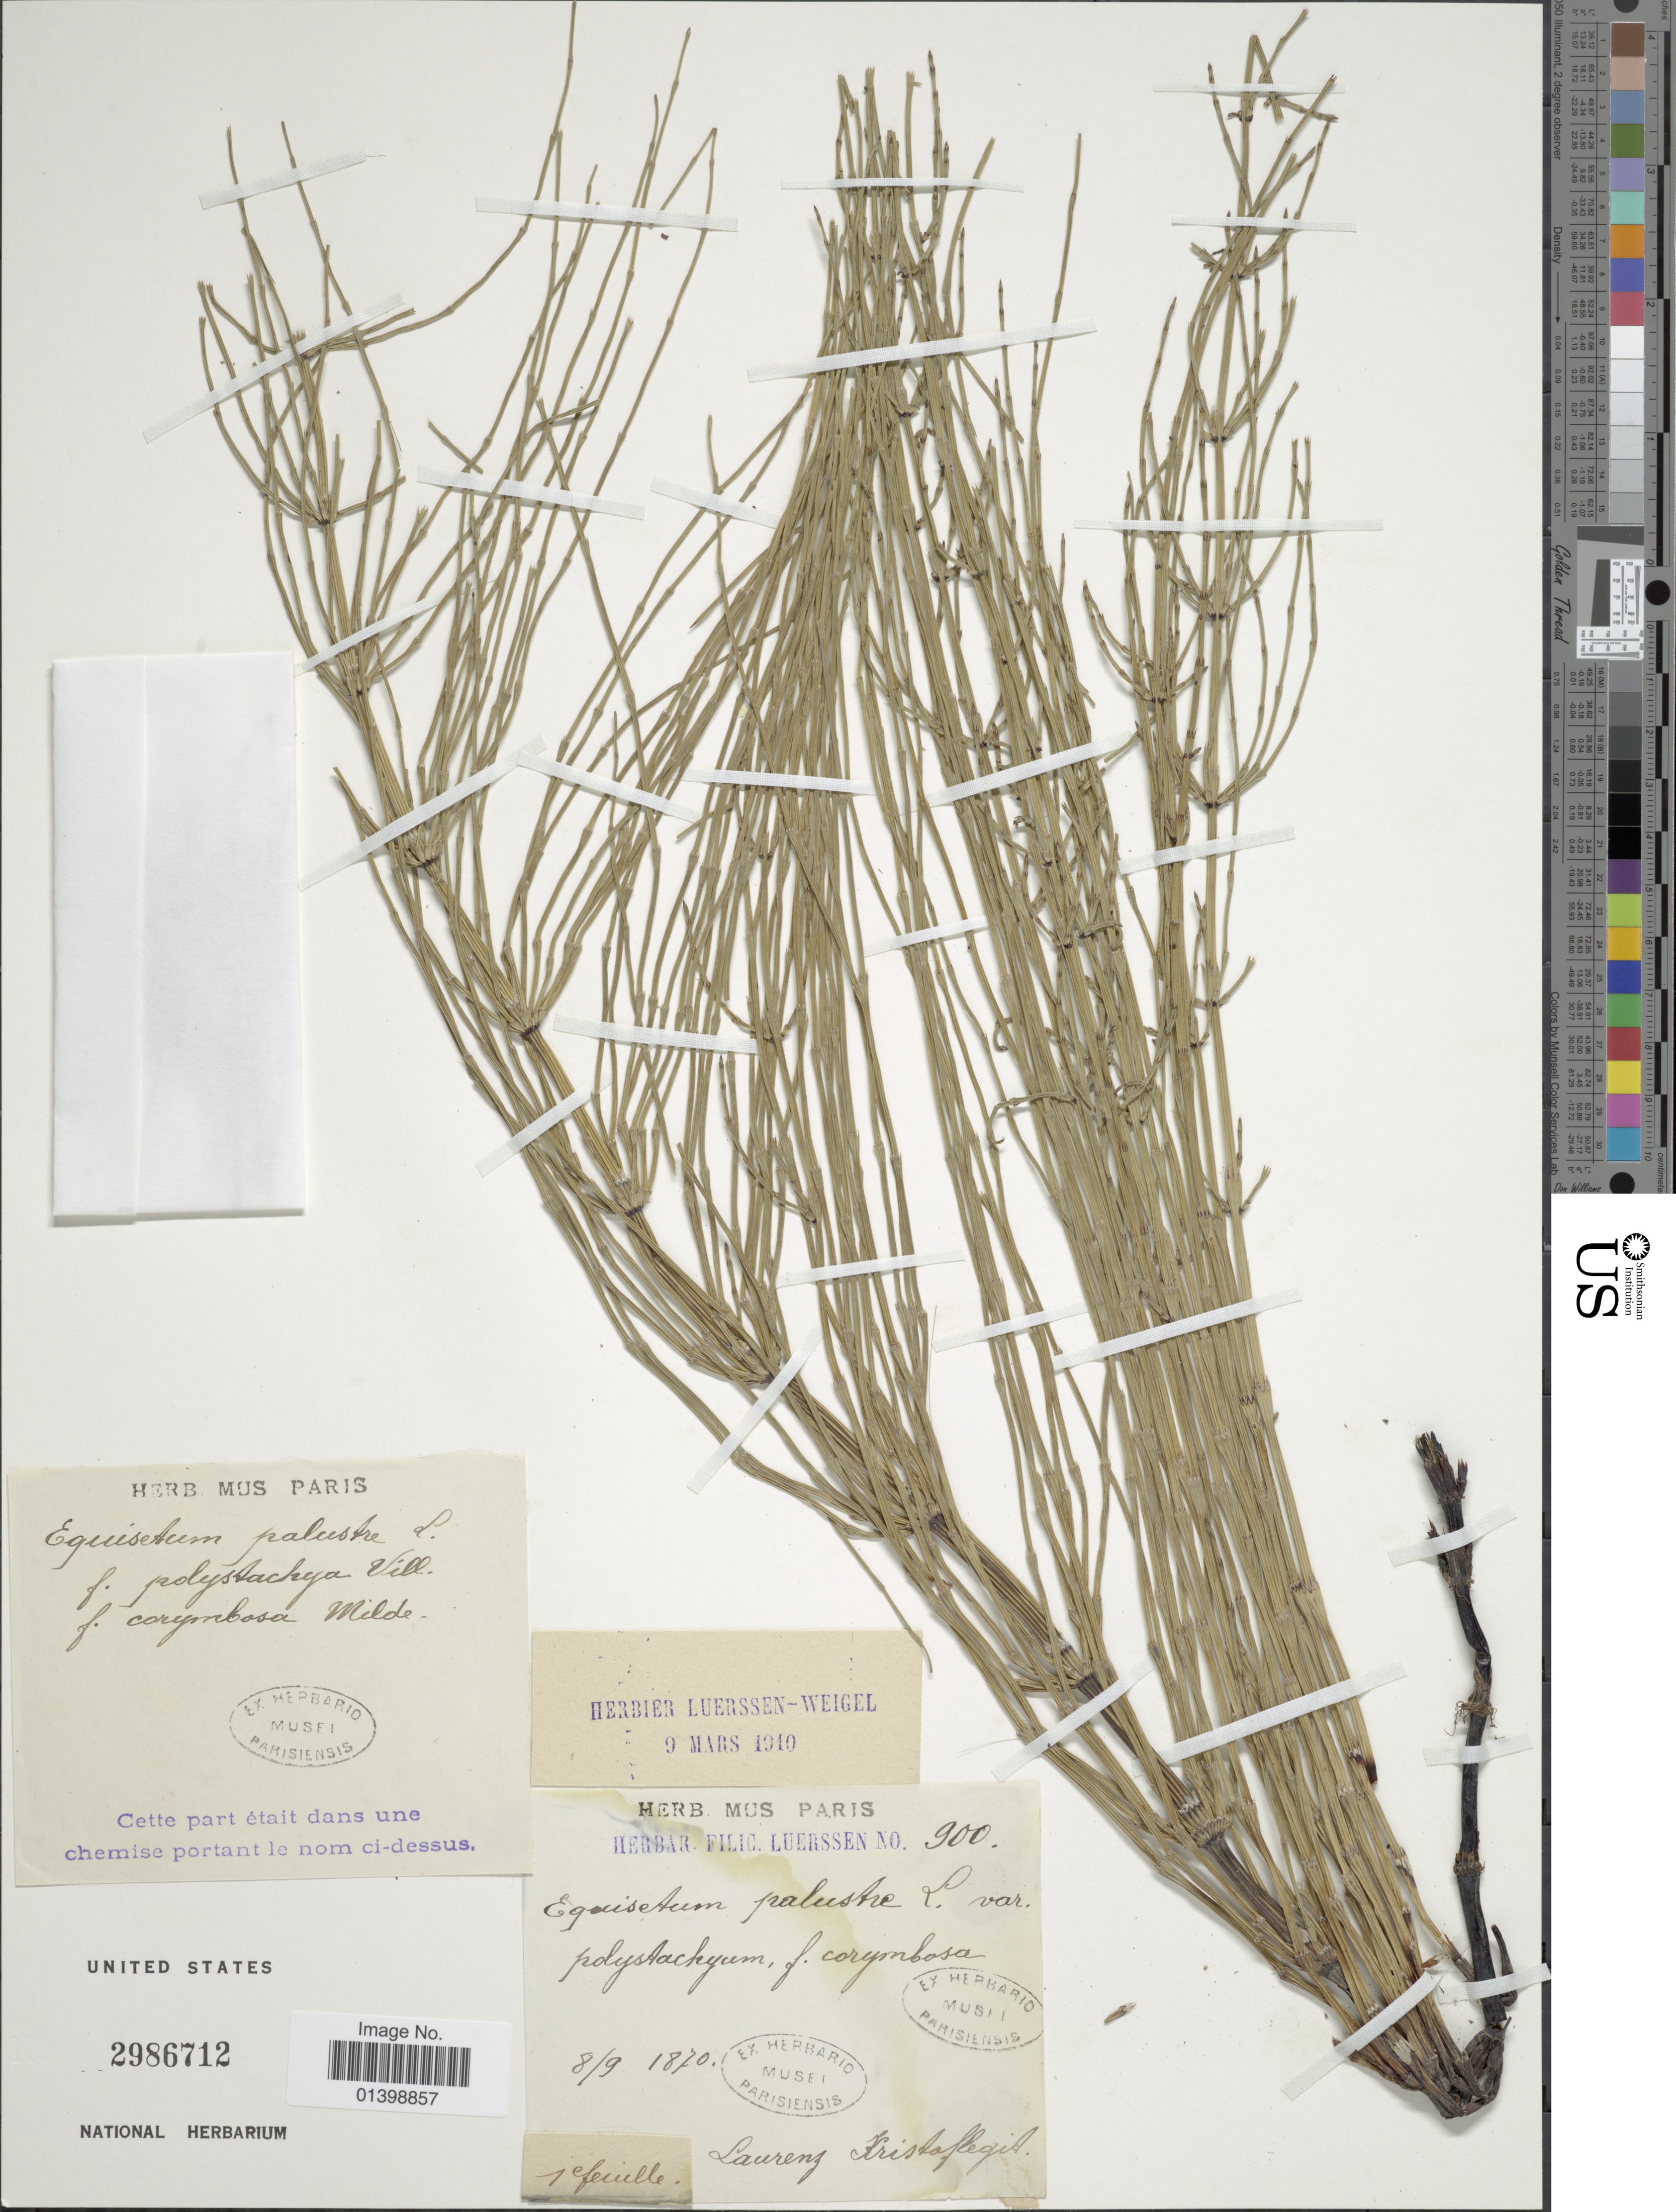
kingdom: Plantae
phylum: Tracheophyta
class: Polypodiopsida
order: Equisetales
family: Equisetaceae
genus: Equisetum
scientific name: Equisetum palustre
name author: L.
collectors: L. Kristof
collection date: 1870-09-08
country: Austria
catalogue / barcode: US 2986712